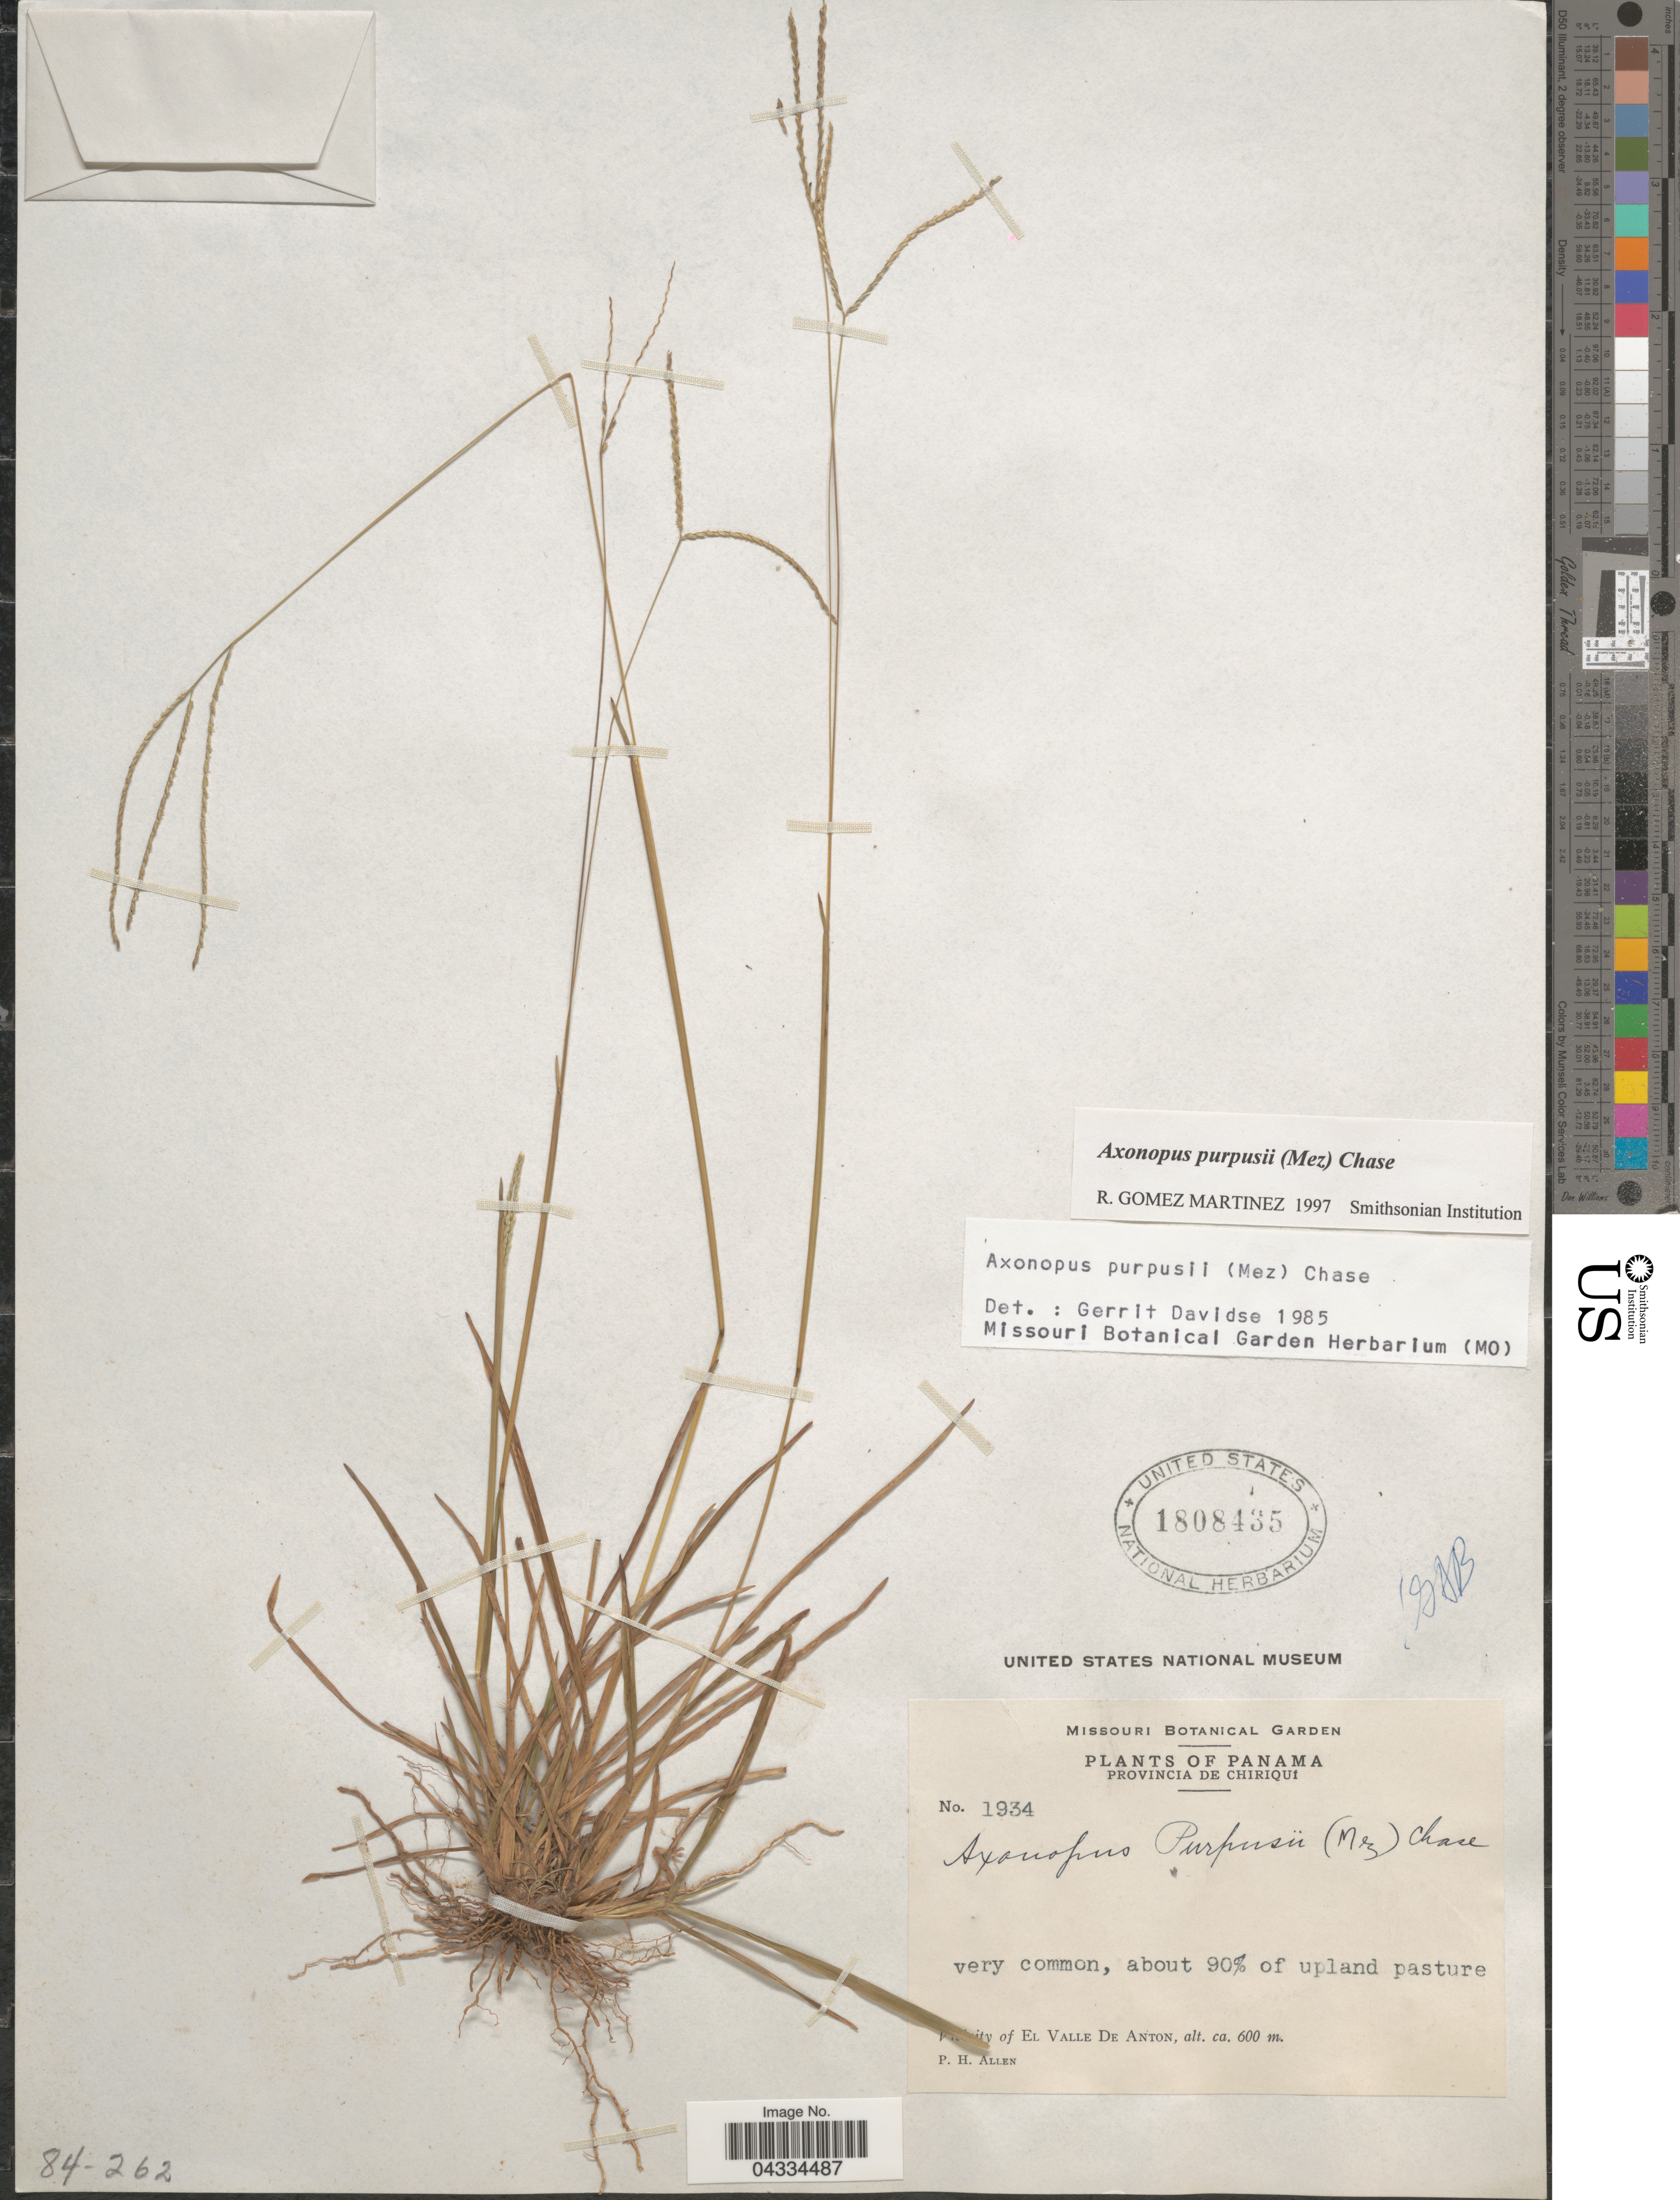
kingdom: Plantae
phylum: Tracheophyta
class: Liliopsida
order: Poales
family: Poaceae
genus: Axonopus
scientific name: Axonopus purpusii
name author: (Mez) Chase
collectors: P. H. Allen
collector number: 1934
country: Panama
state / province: Chiriqui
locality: Vicinity of El Valle de Anton.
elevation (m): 600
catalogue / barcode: US 1808435